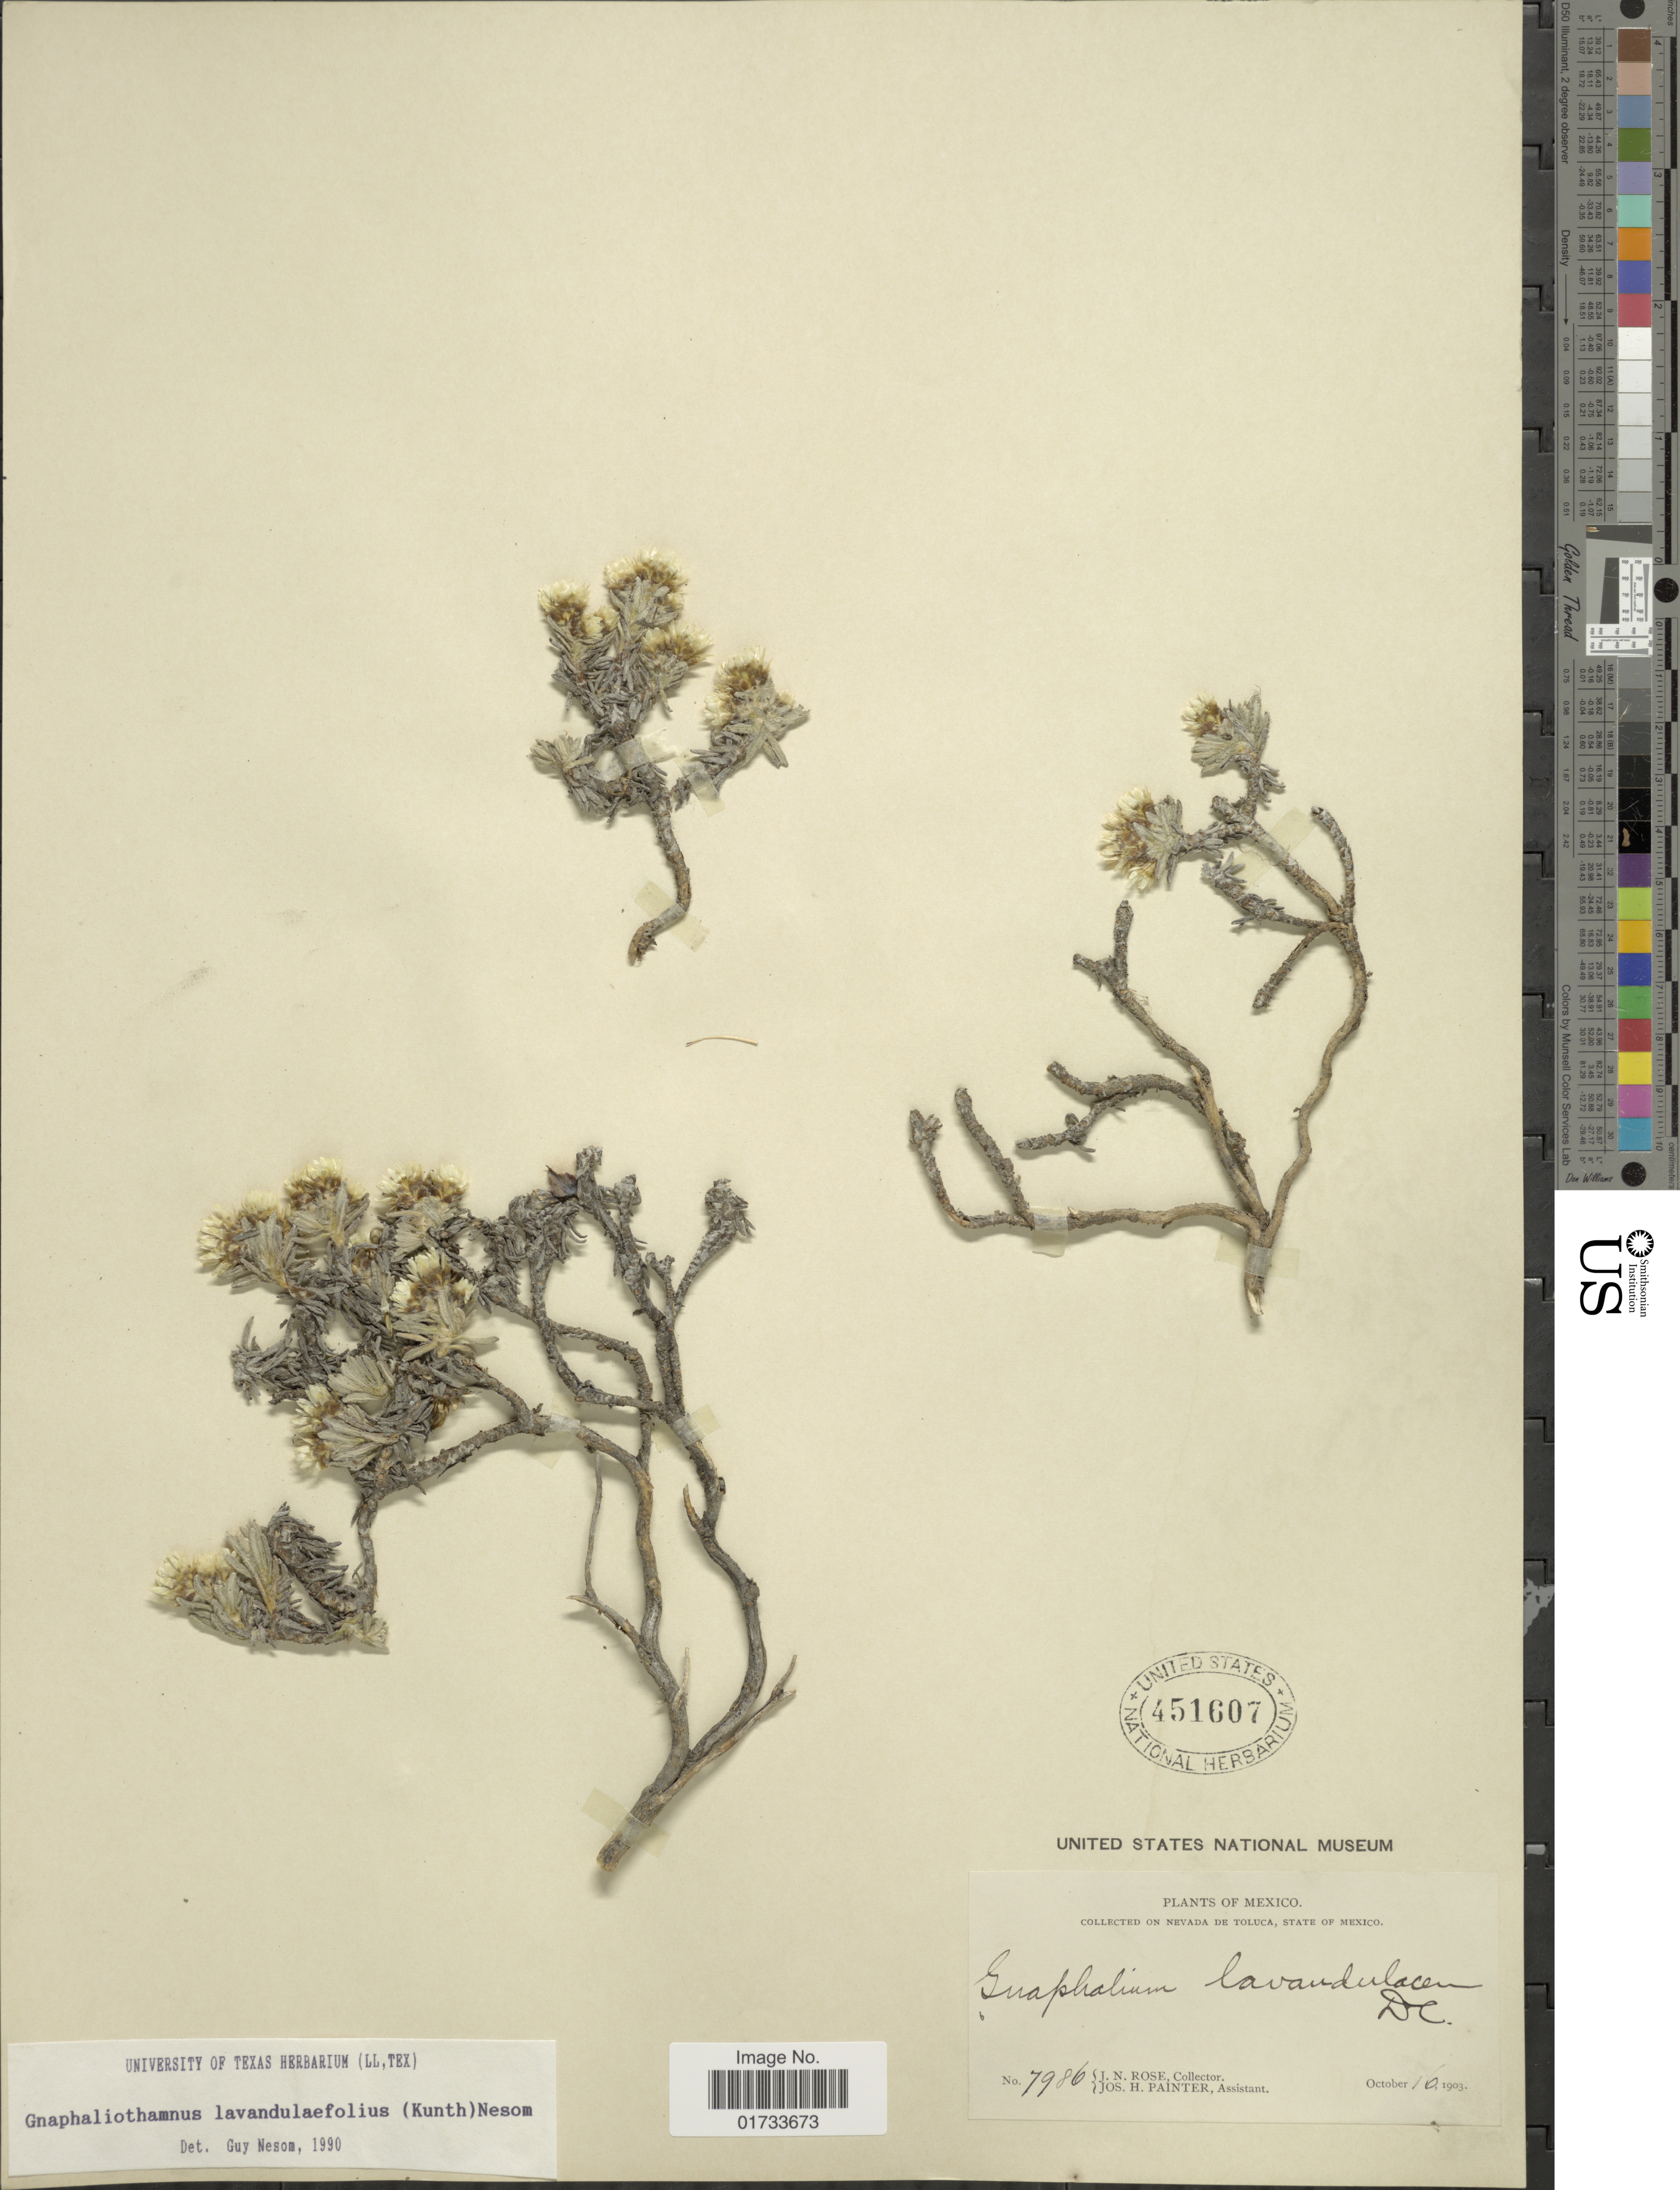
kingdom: Plantae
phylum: Tracheophyta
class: Magnoliopsida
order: Asterales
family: Asteraceae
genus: Chionolaena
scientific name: Chionolaena lavandulifolia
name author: (Kunth) Benth. & Hook.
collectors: J. N. Rose & R. Hay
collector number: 7986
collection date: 1903-10-16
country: Mexico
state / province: México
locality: On Nevada de Toluca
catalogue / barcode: US 451607